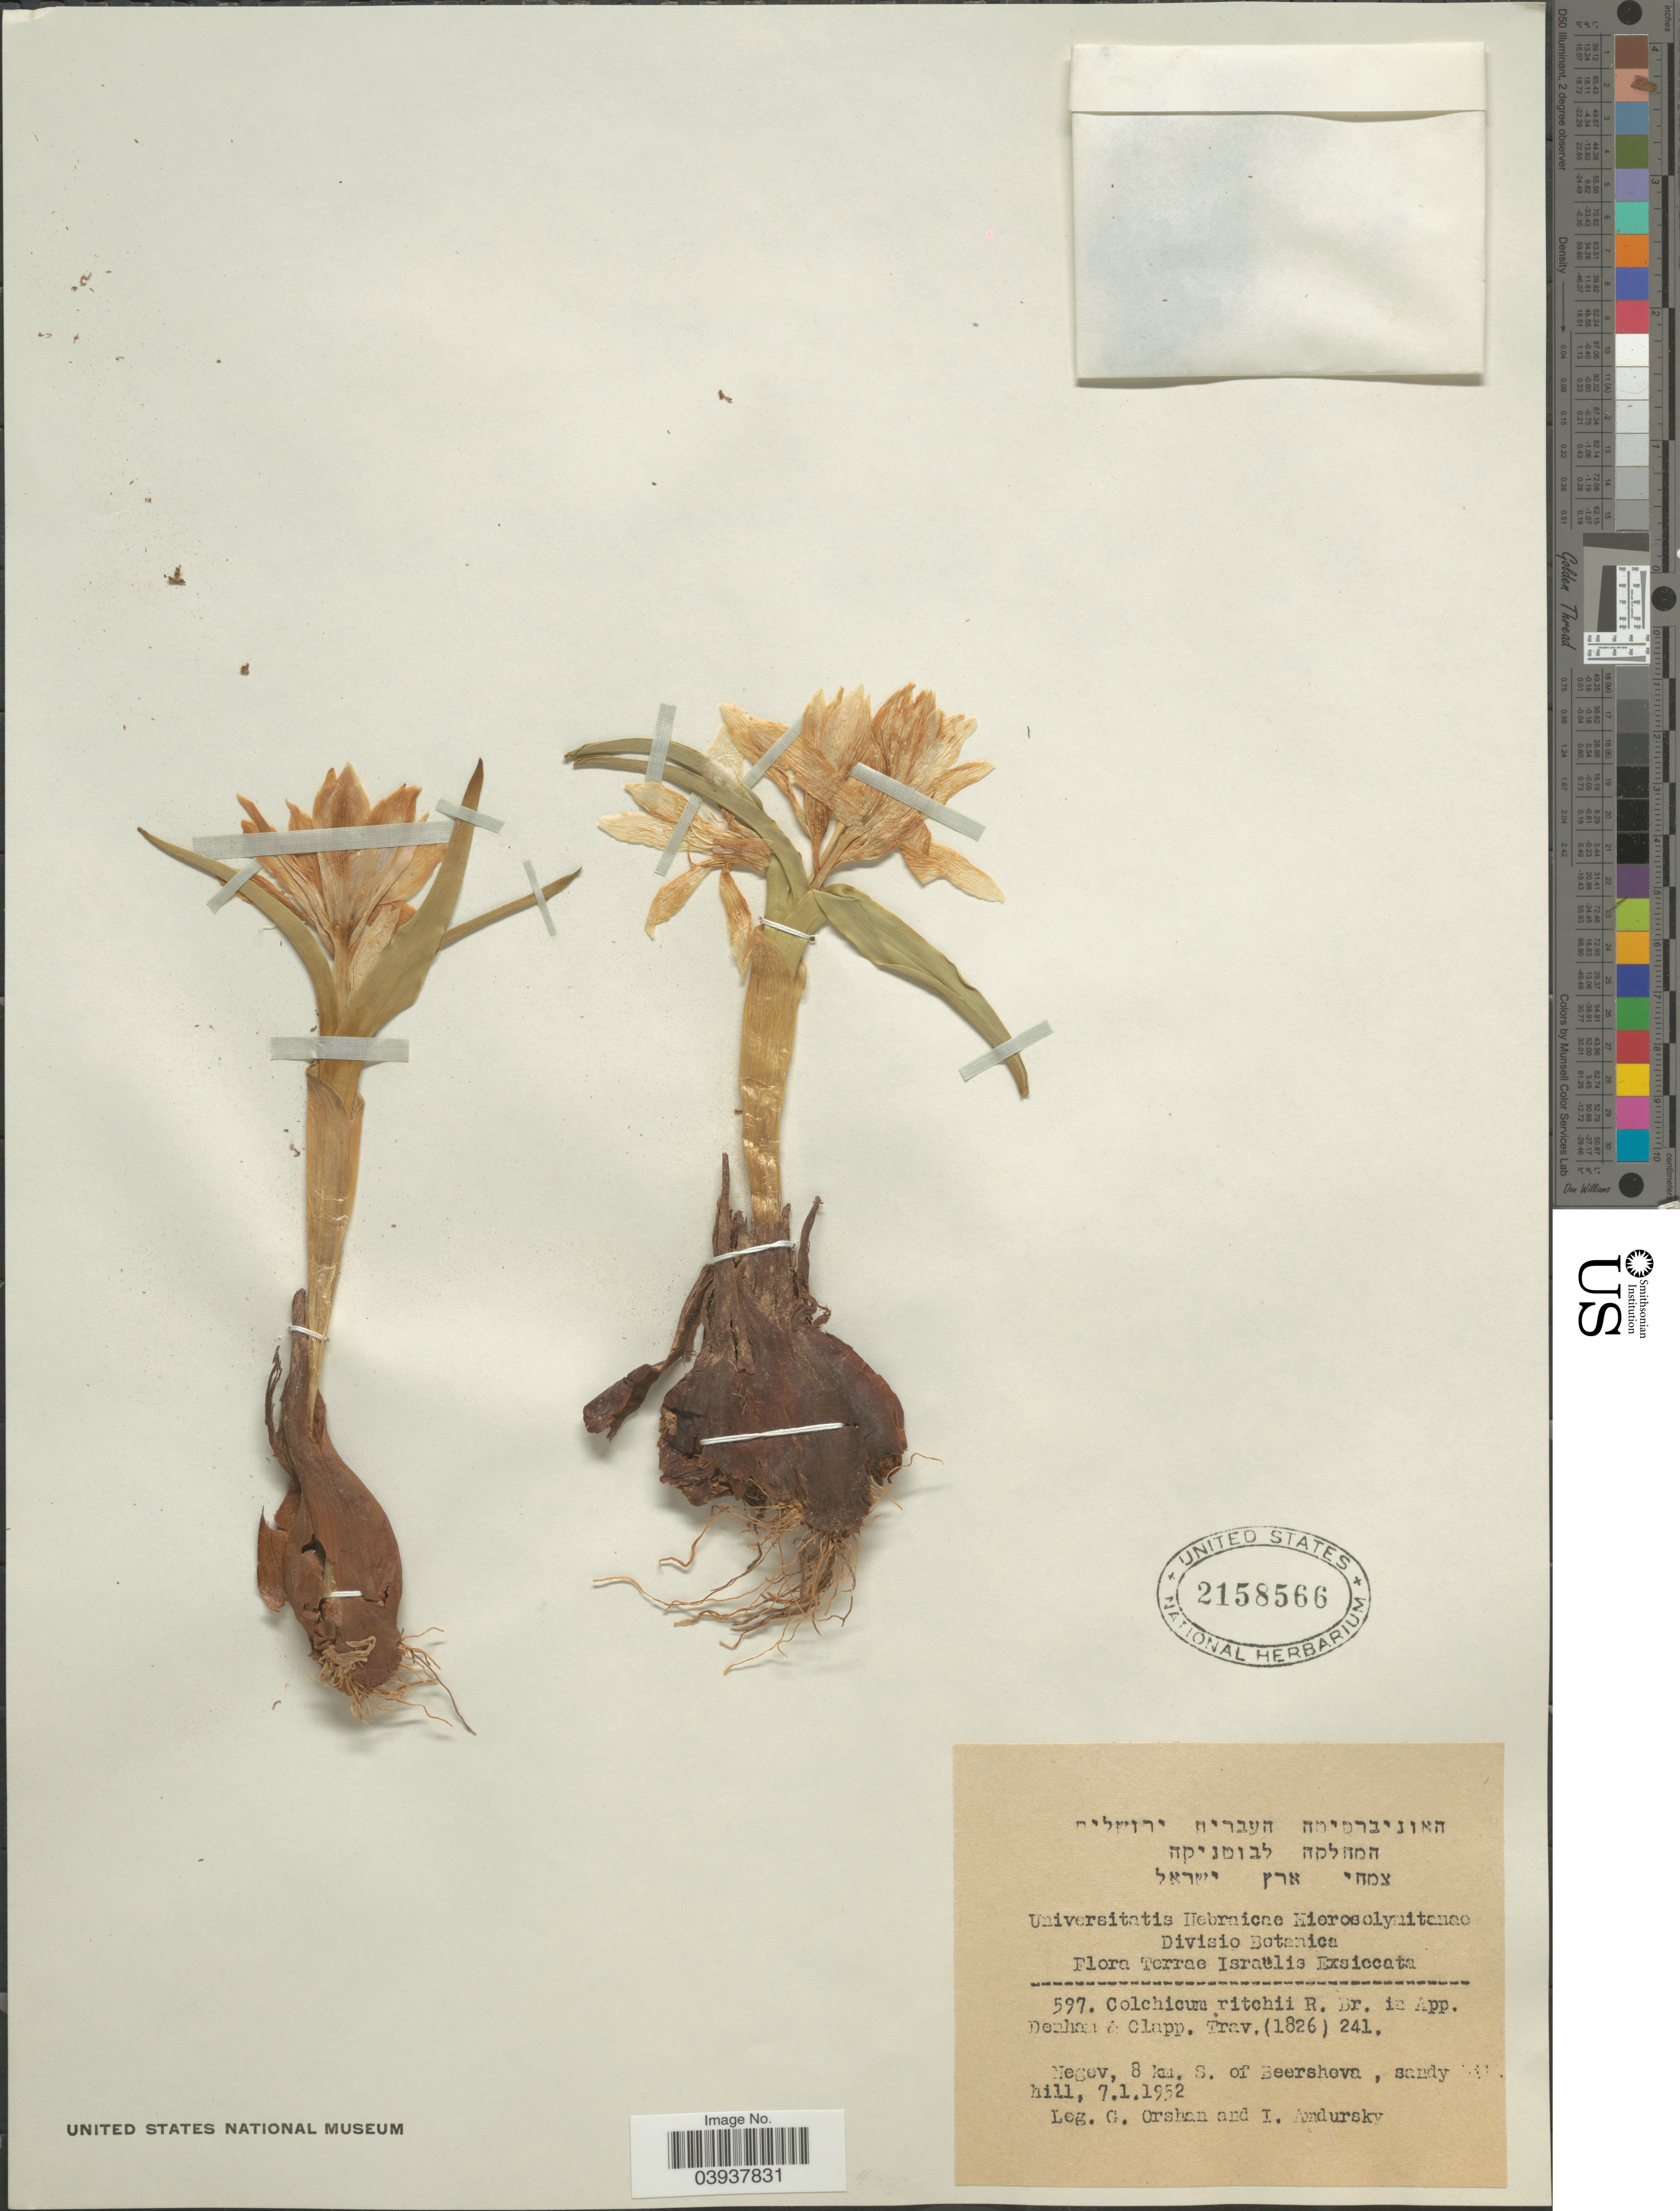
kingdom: Plantae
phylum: Tracheophyta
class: Liliopsida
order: Liliales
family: Colchicaceae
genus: Colchicum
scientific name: Colchicum ritchiei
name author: R. Br.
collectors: G. Orshan & I. Amdursky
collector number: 597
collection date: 1952-01-07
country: Israel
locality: Terrae Israëlis. Negev, 8 km. S. of Beersheva.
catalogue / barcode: US 2158566